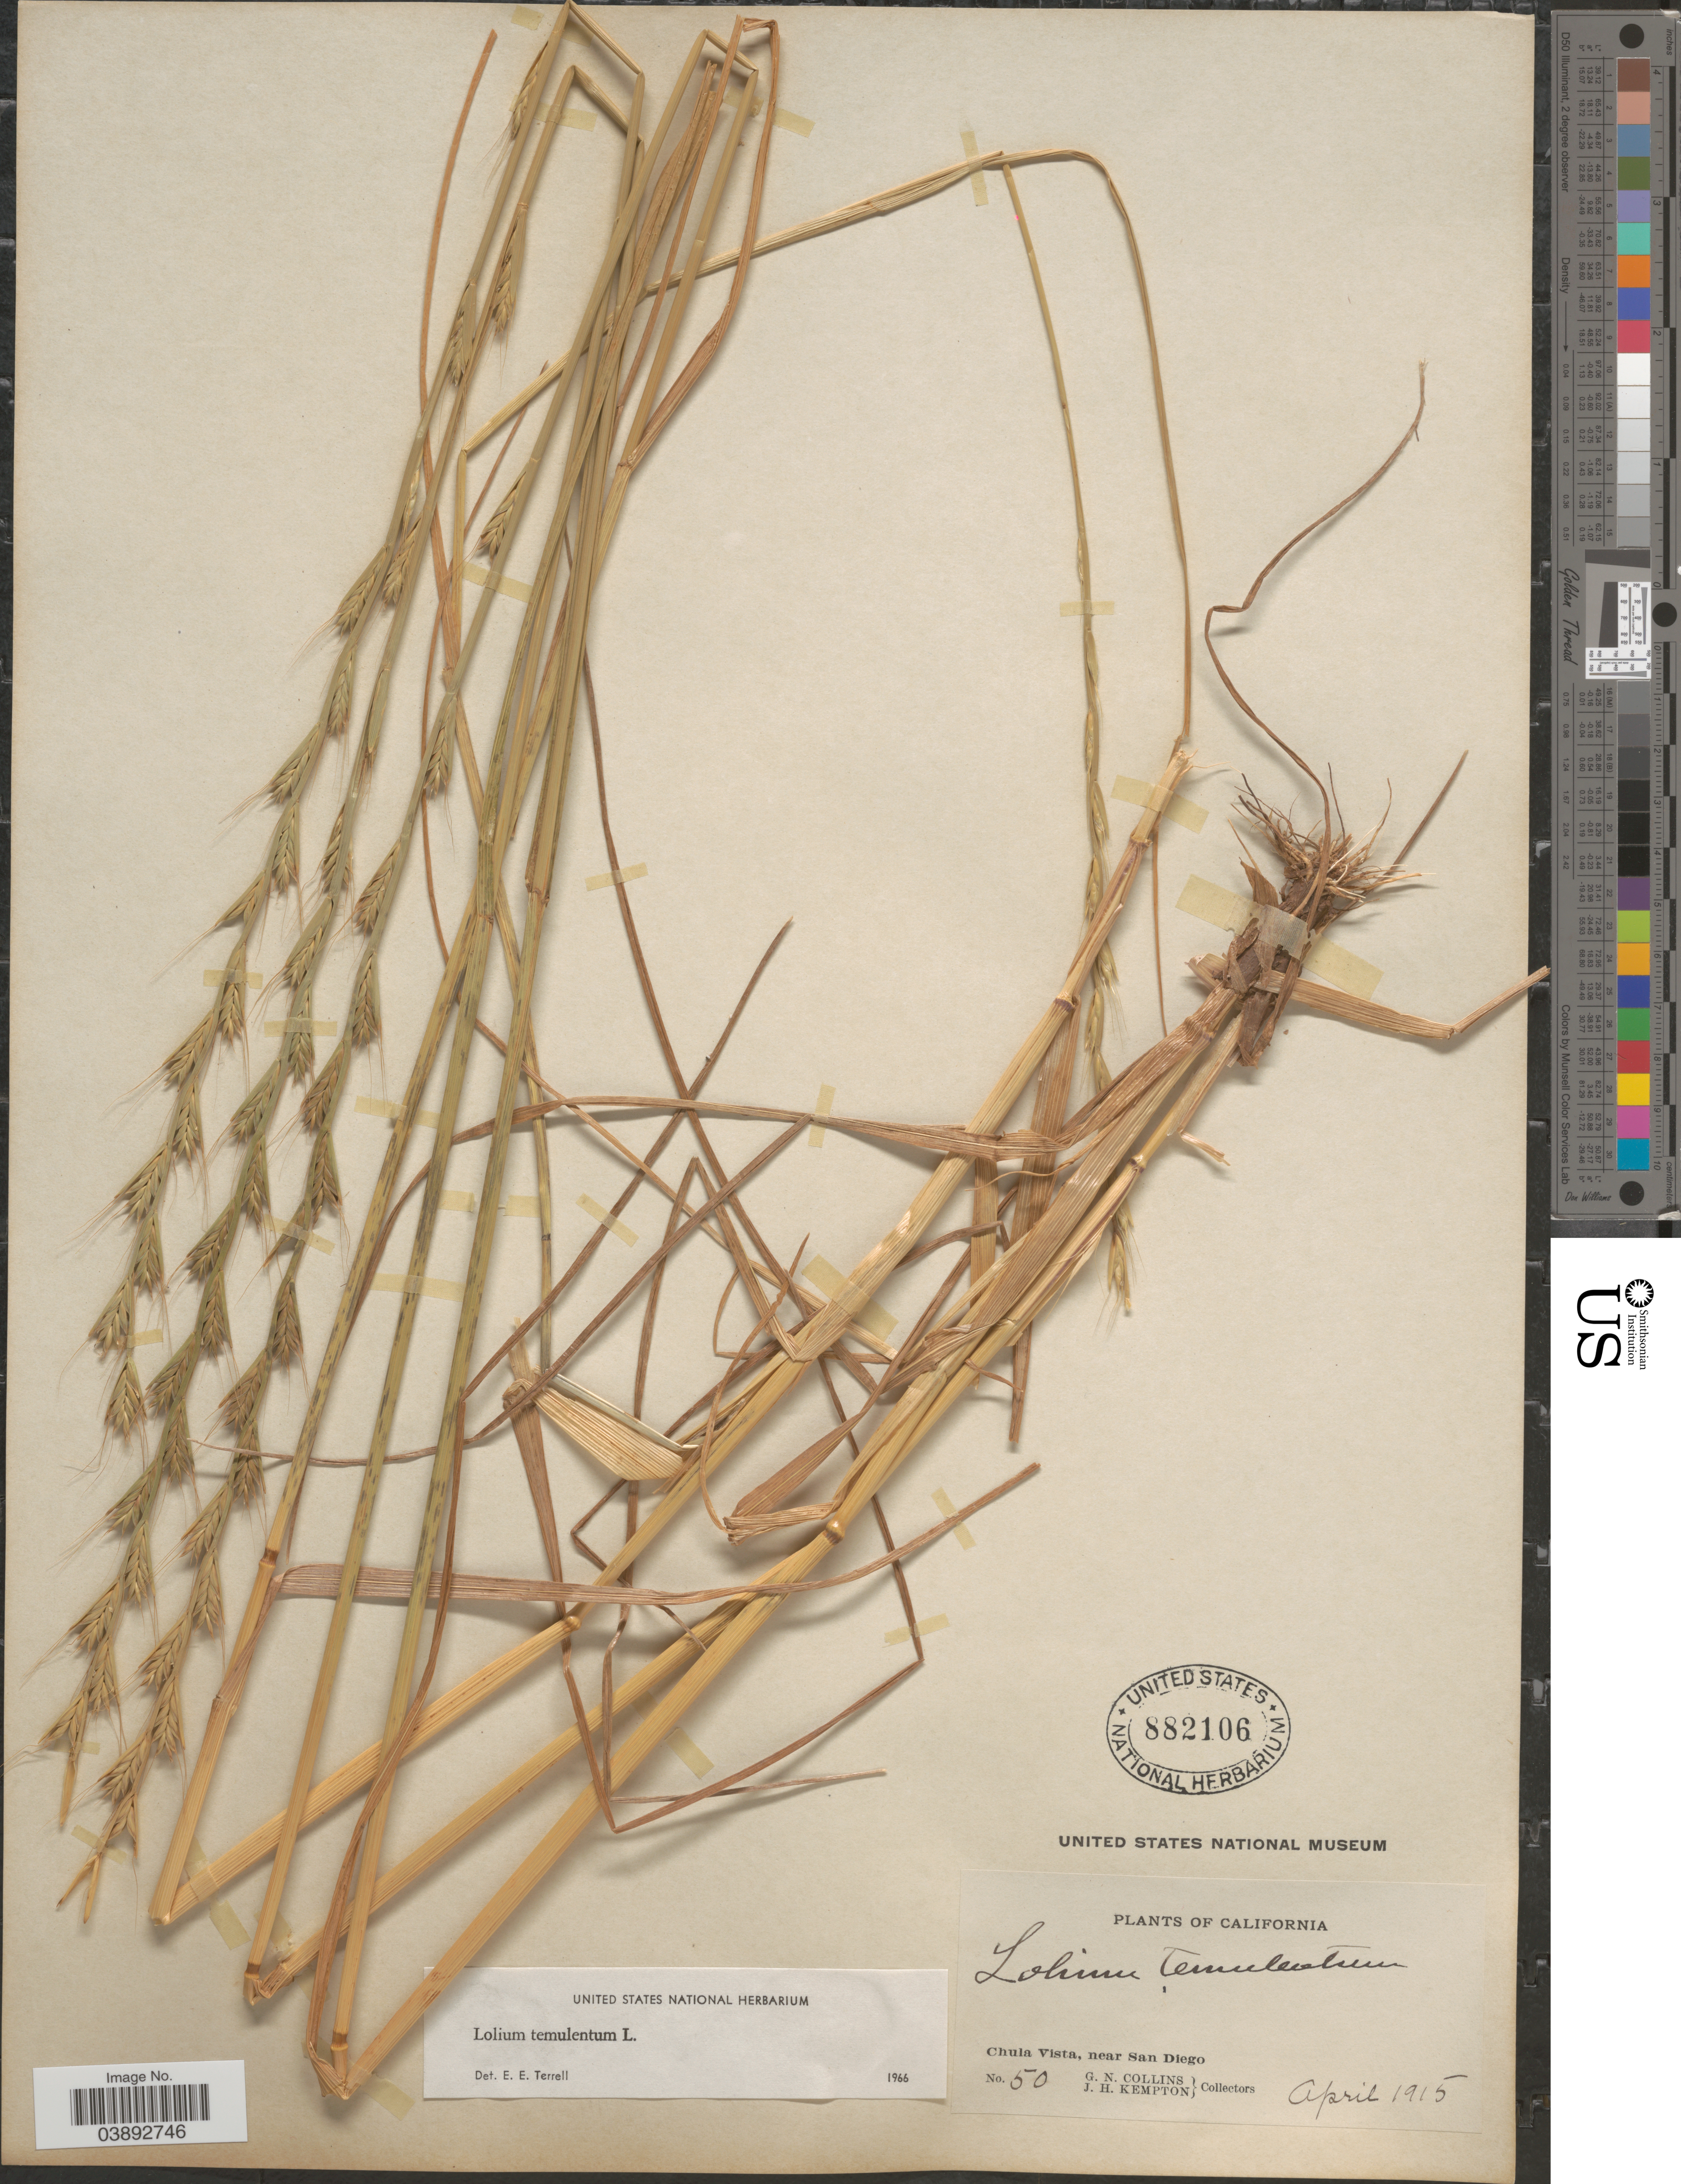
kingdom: Plantae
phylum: Tracheophyta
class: Liliopsida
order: Poales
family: Poaceae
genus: Lolium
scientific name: Lolium temulentum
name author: L.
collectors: G. Collins & J. H. Kempton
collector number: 50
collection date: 1915-04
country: United States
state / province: California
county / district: San Diego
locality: Chula Vista, near San Diego.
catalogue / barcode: US 882106